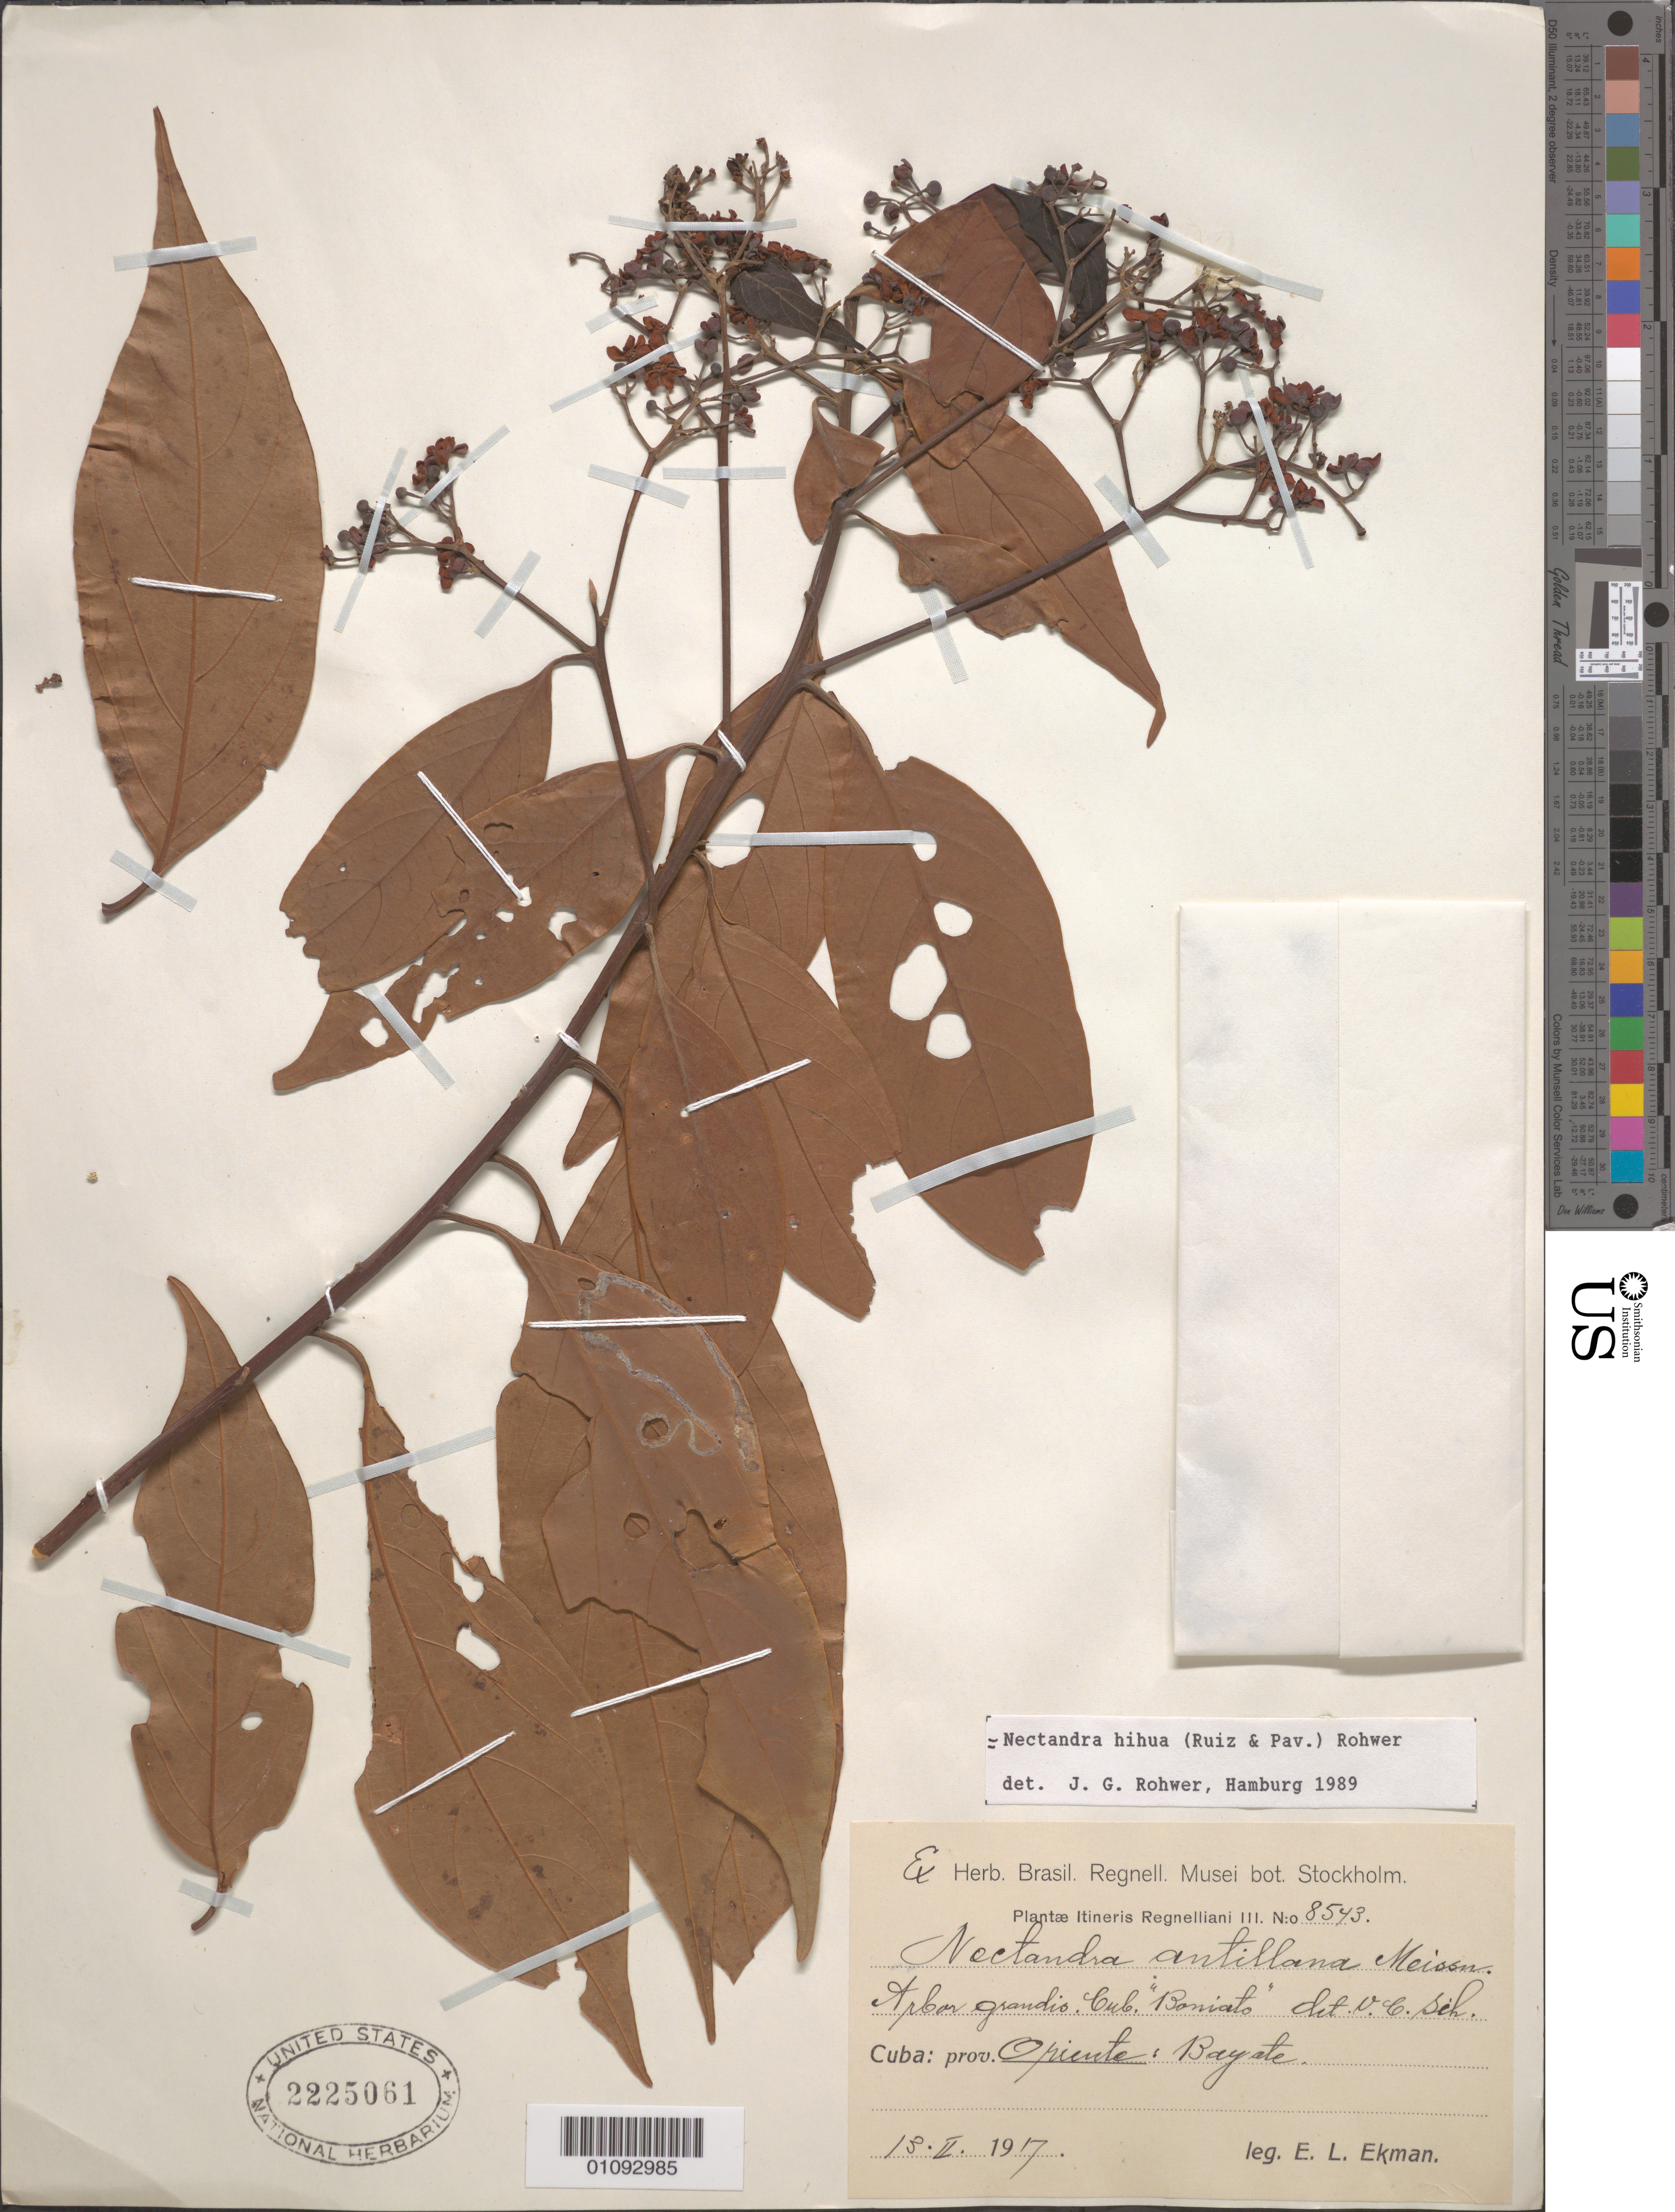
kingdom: Plantae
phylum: Tracheophyta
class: Magnoliopsida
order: Laurales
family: Lauraceae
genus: Nectandra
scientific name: Nectandra hihua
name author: (Ruiz & Pav.) Rohwer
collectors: E. L. Ekman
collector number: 8543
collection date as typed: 13 Feb 1907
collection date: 1907-02-13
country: Cuba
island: Cuba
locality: Oriente, Bayote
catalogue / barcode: US 2225061